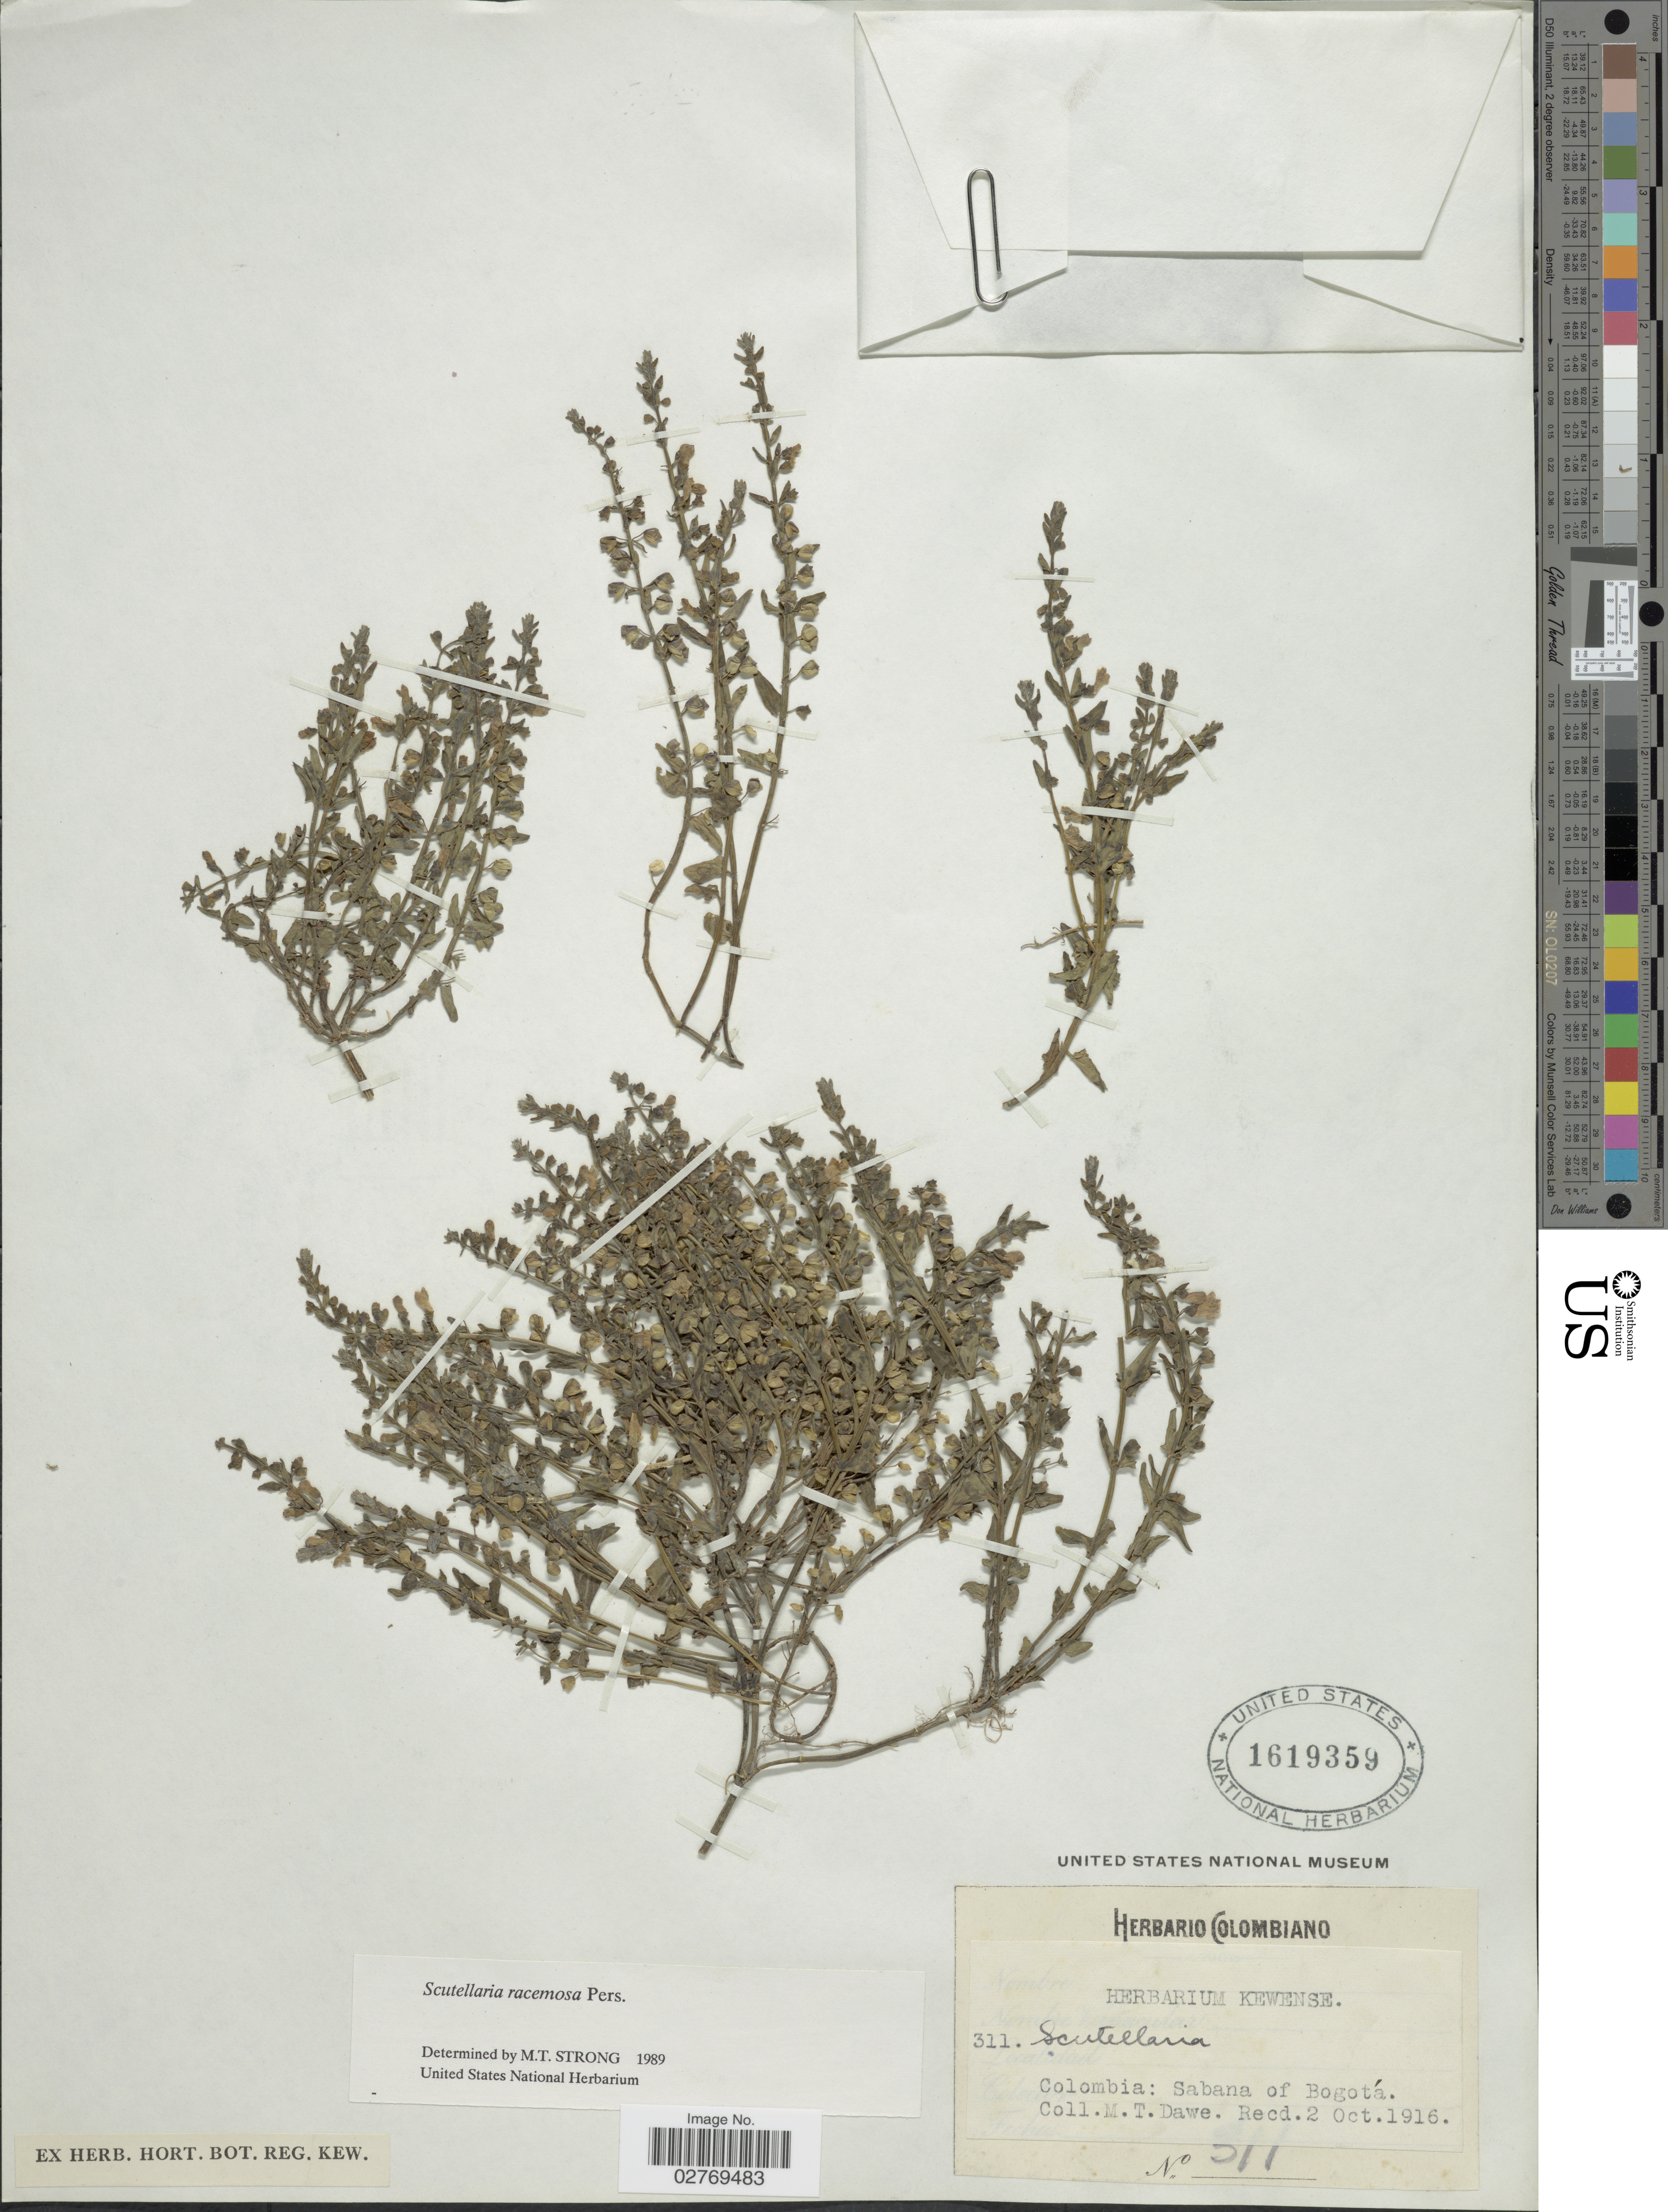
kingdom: Plantae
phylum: Tracheophyta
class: Magnoliopsida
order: Lamiales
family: Lamiaceae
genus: Scutellaria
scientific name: Scutellaria racemosa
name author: Pers.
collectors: M. T. Dawe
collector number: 311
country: Colombia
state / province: Bogota D.C.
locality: Sabana of Bogotá.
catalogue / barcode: US 1619359